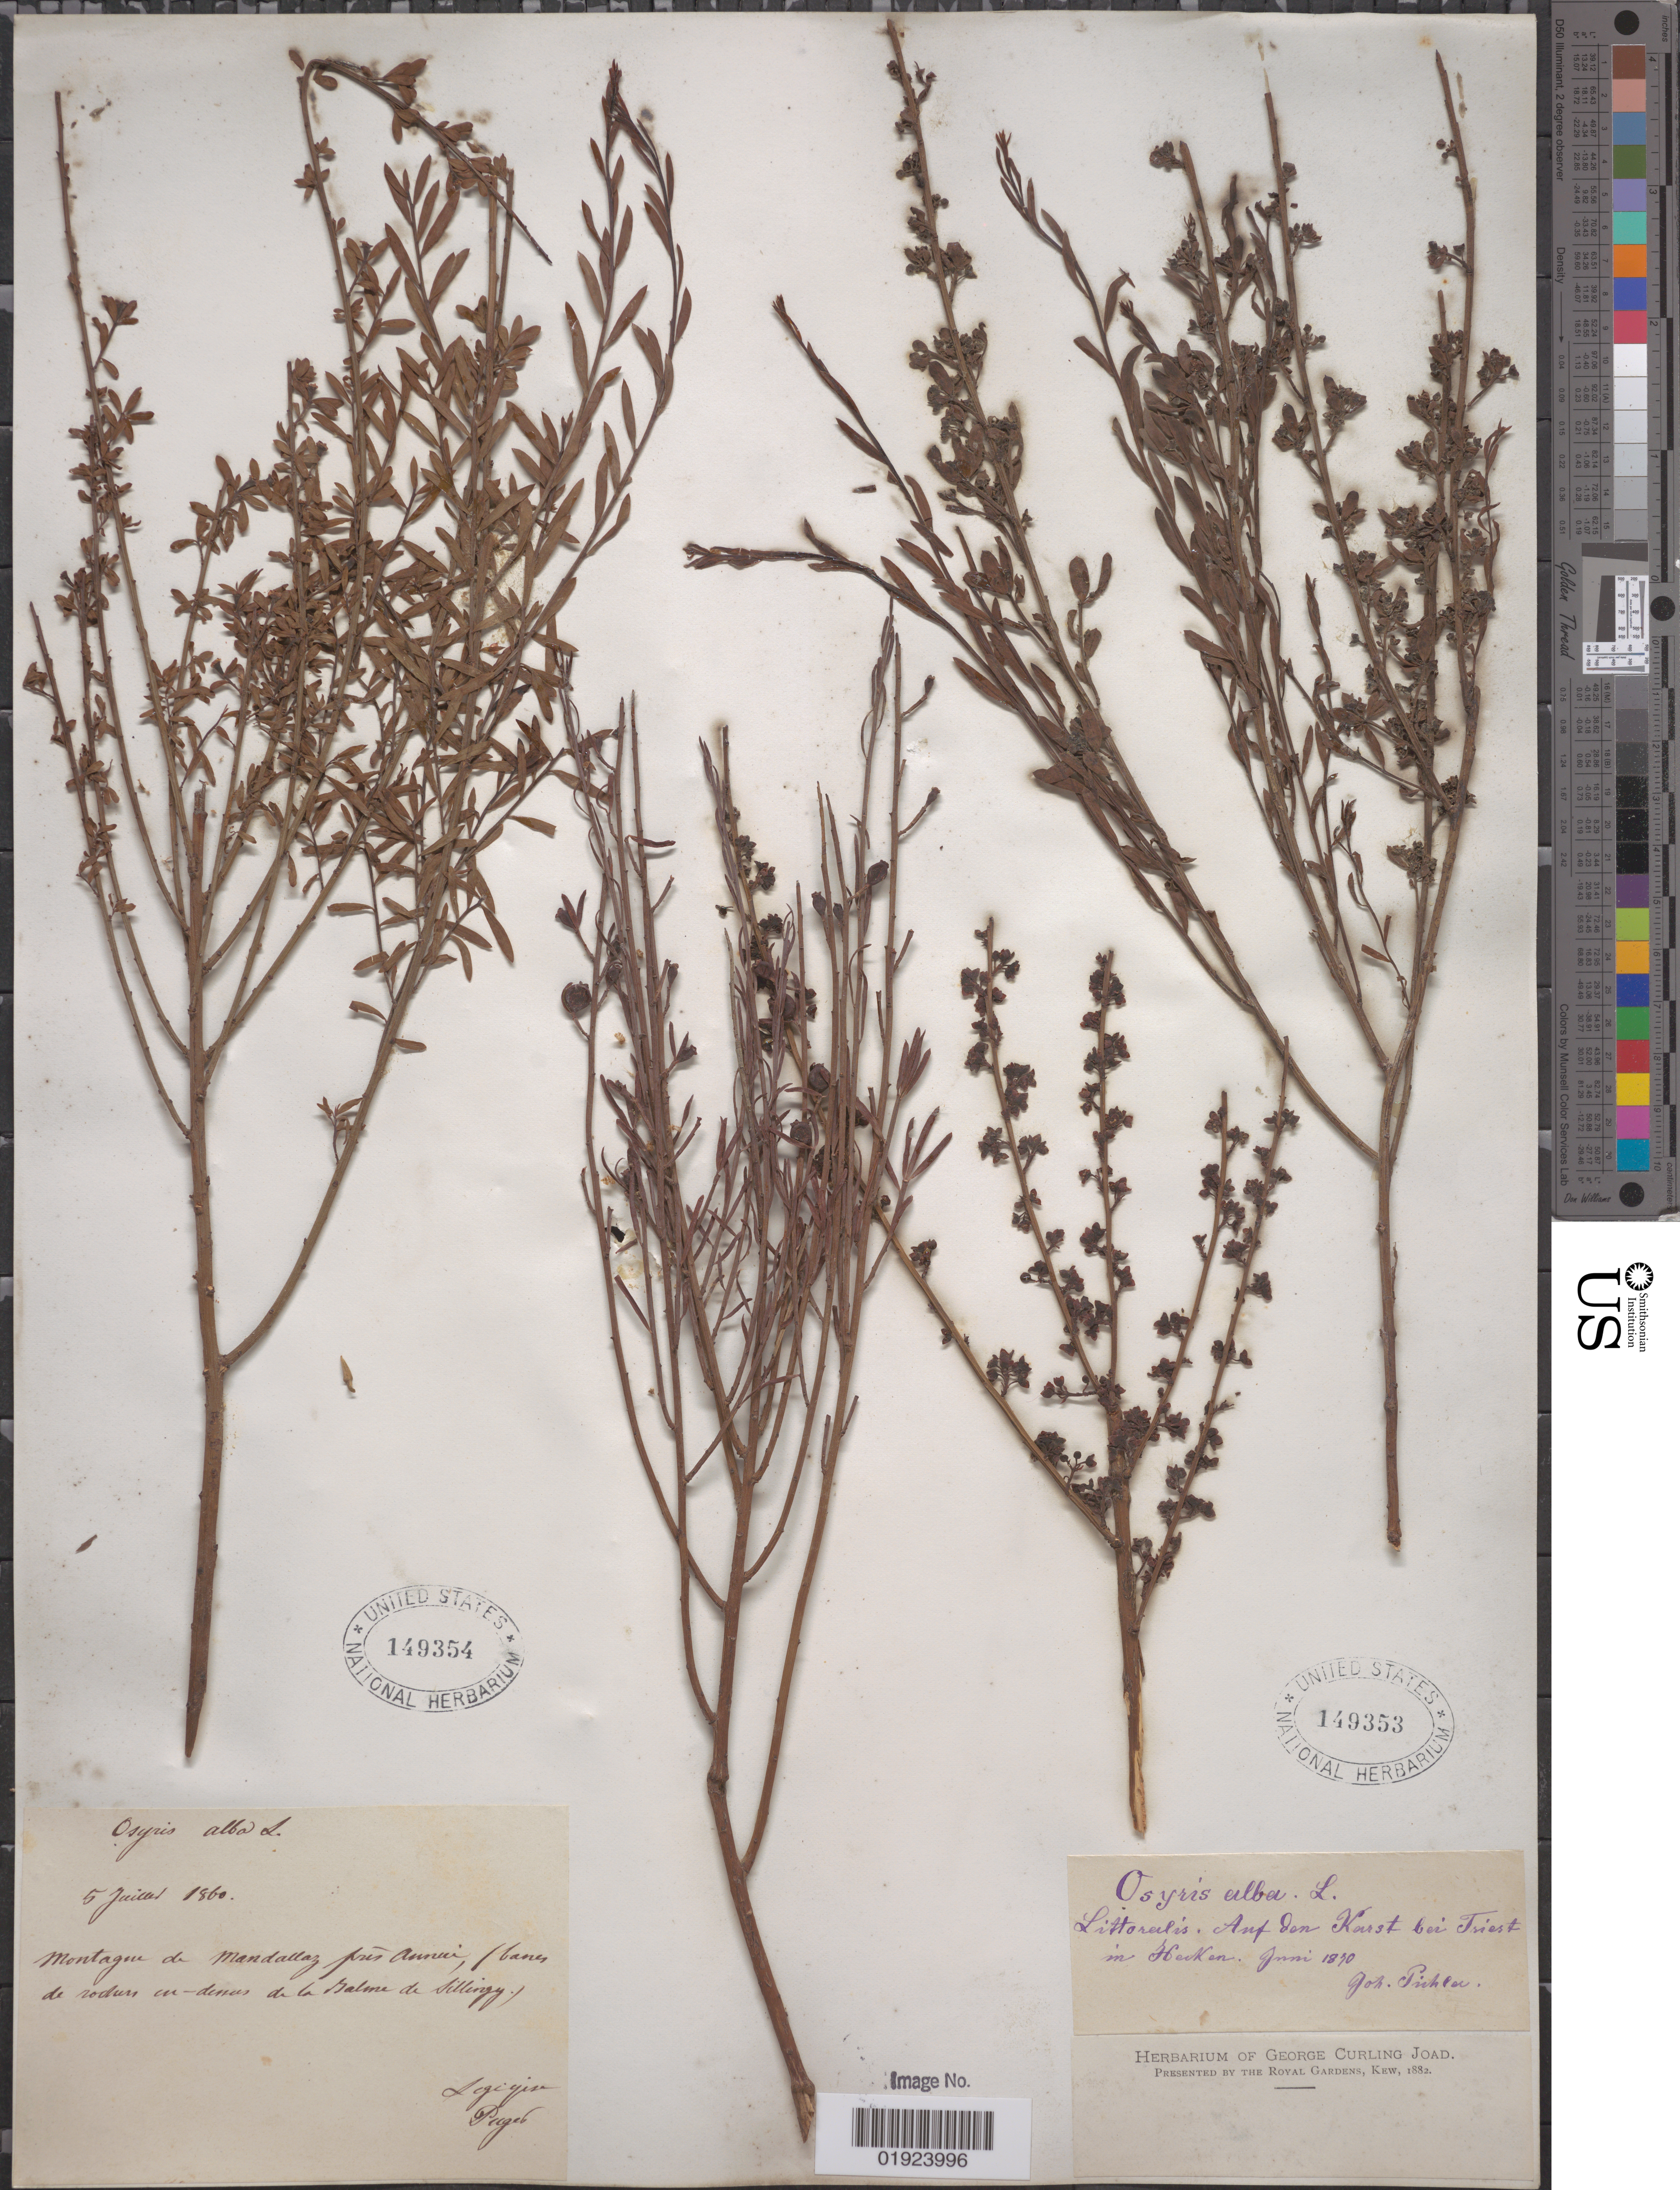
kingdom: Plantae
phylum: Tracheophyta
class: Magnoliopsida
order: Santalales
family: Santalaceae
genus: Osyris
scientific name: Osyris alba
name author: L.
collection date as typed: Jun 1870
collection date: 1870-06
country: Italy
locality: Pisa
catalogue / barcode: US 149353-2